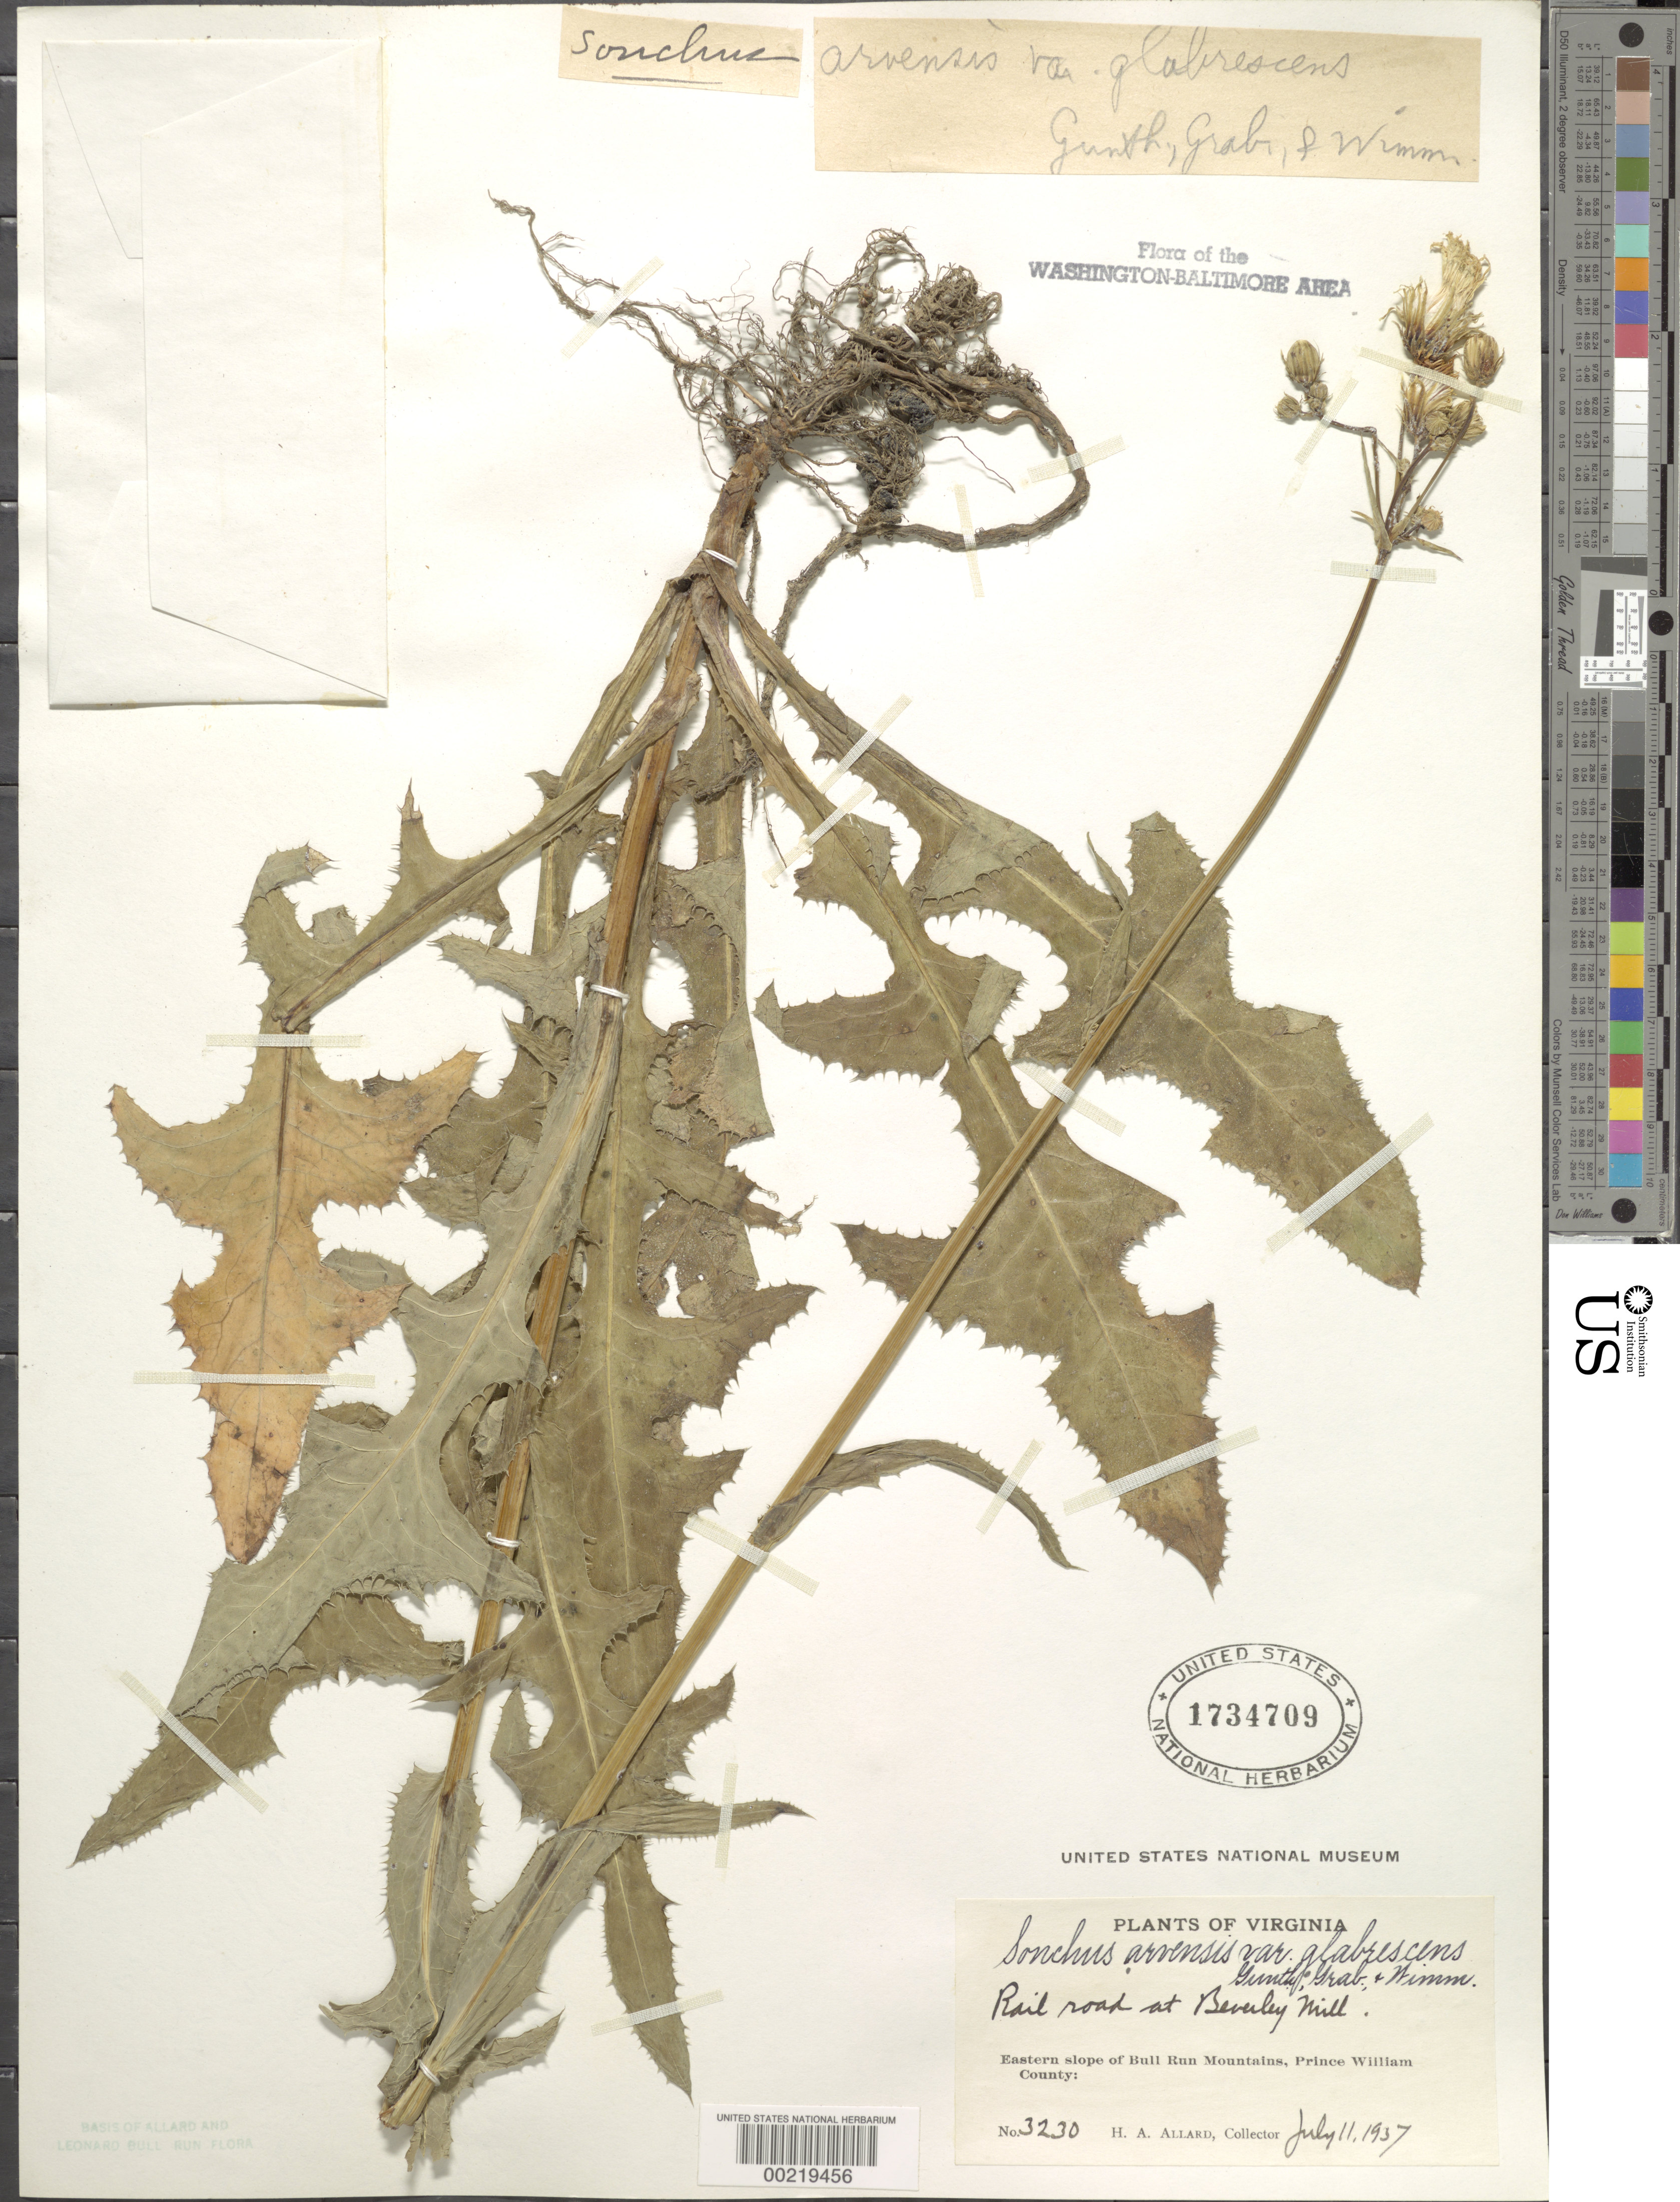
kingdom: Plantae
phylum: Tracheophyta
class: Magnoliopsida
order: Asterales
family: Asteraceae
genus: Sonchus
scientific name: Sonchus arvensis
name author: L.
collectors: H. A. Allard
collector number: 3230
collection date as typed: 11 Jul 1937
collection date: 1937-07-11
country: United States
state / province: Virginia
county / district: Prince William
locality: Beverley Mill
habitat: Railroad track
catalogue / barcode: US 1734709